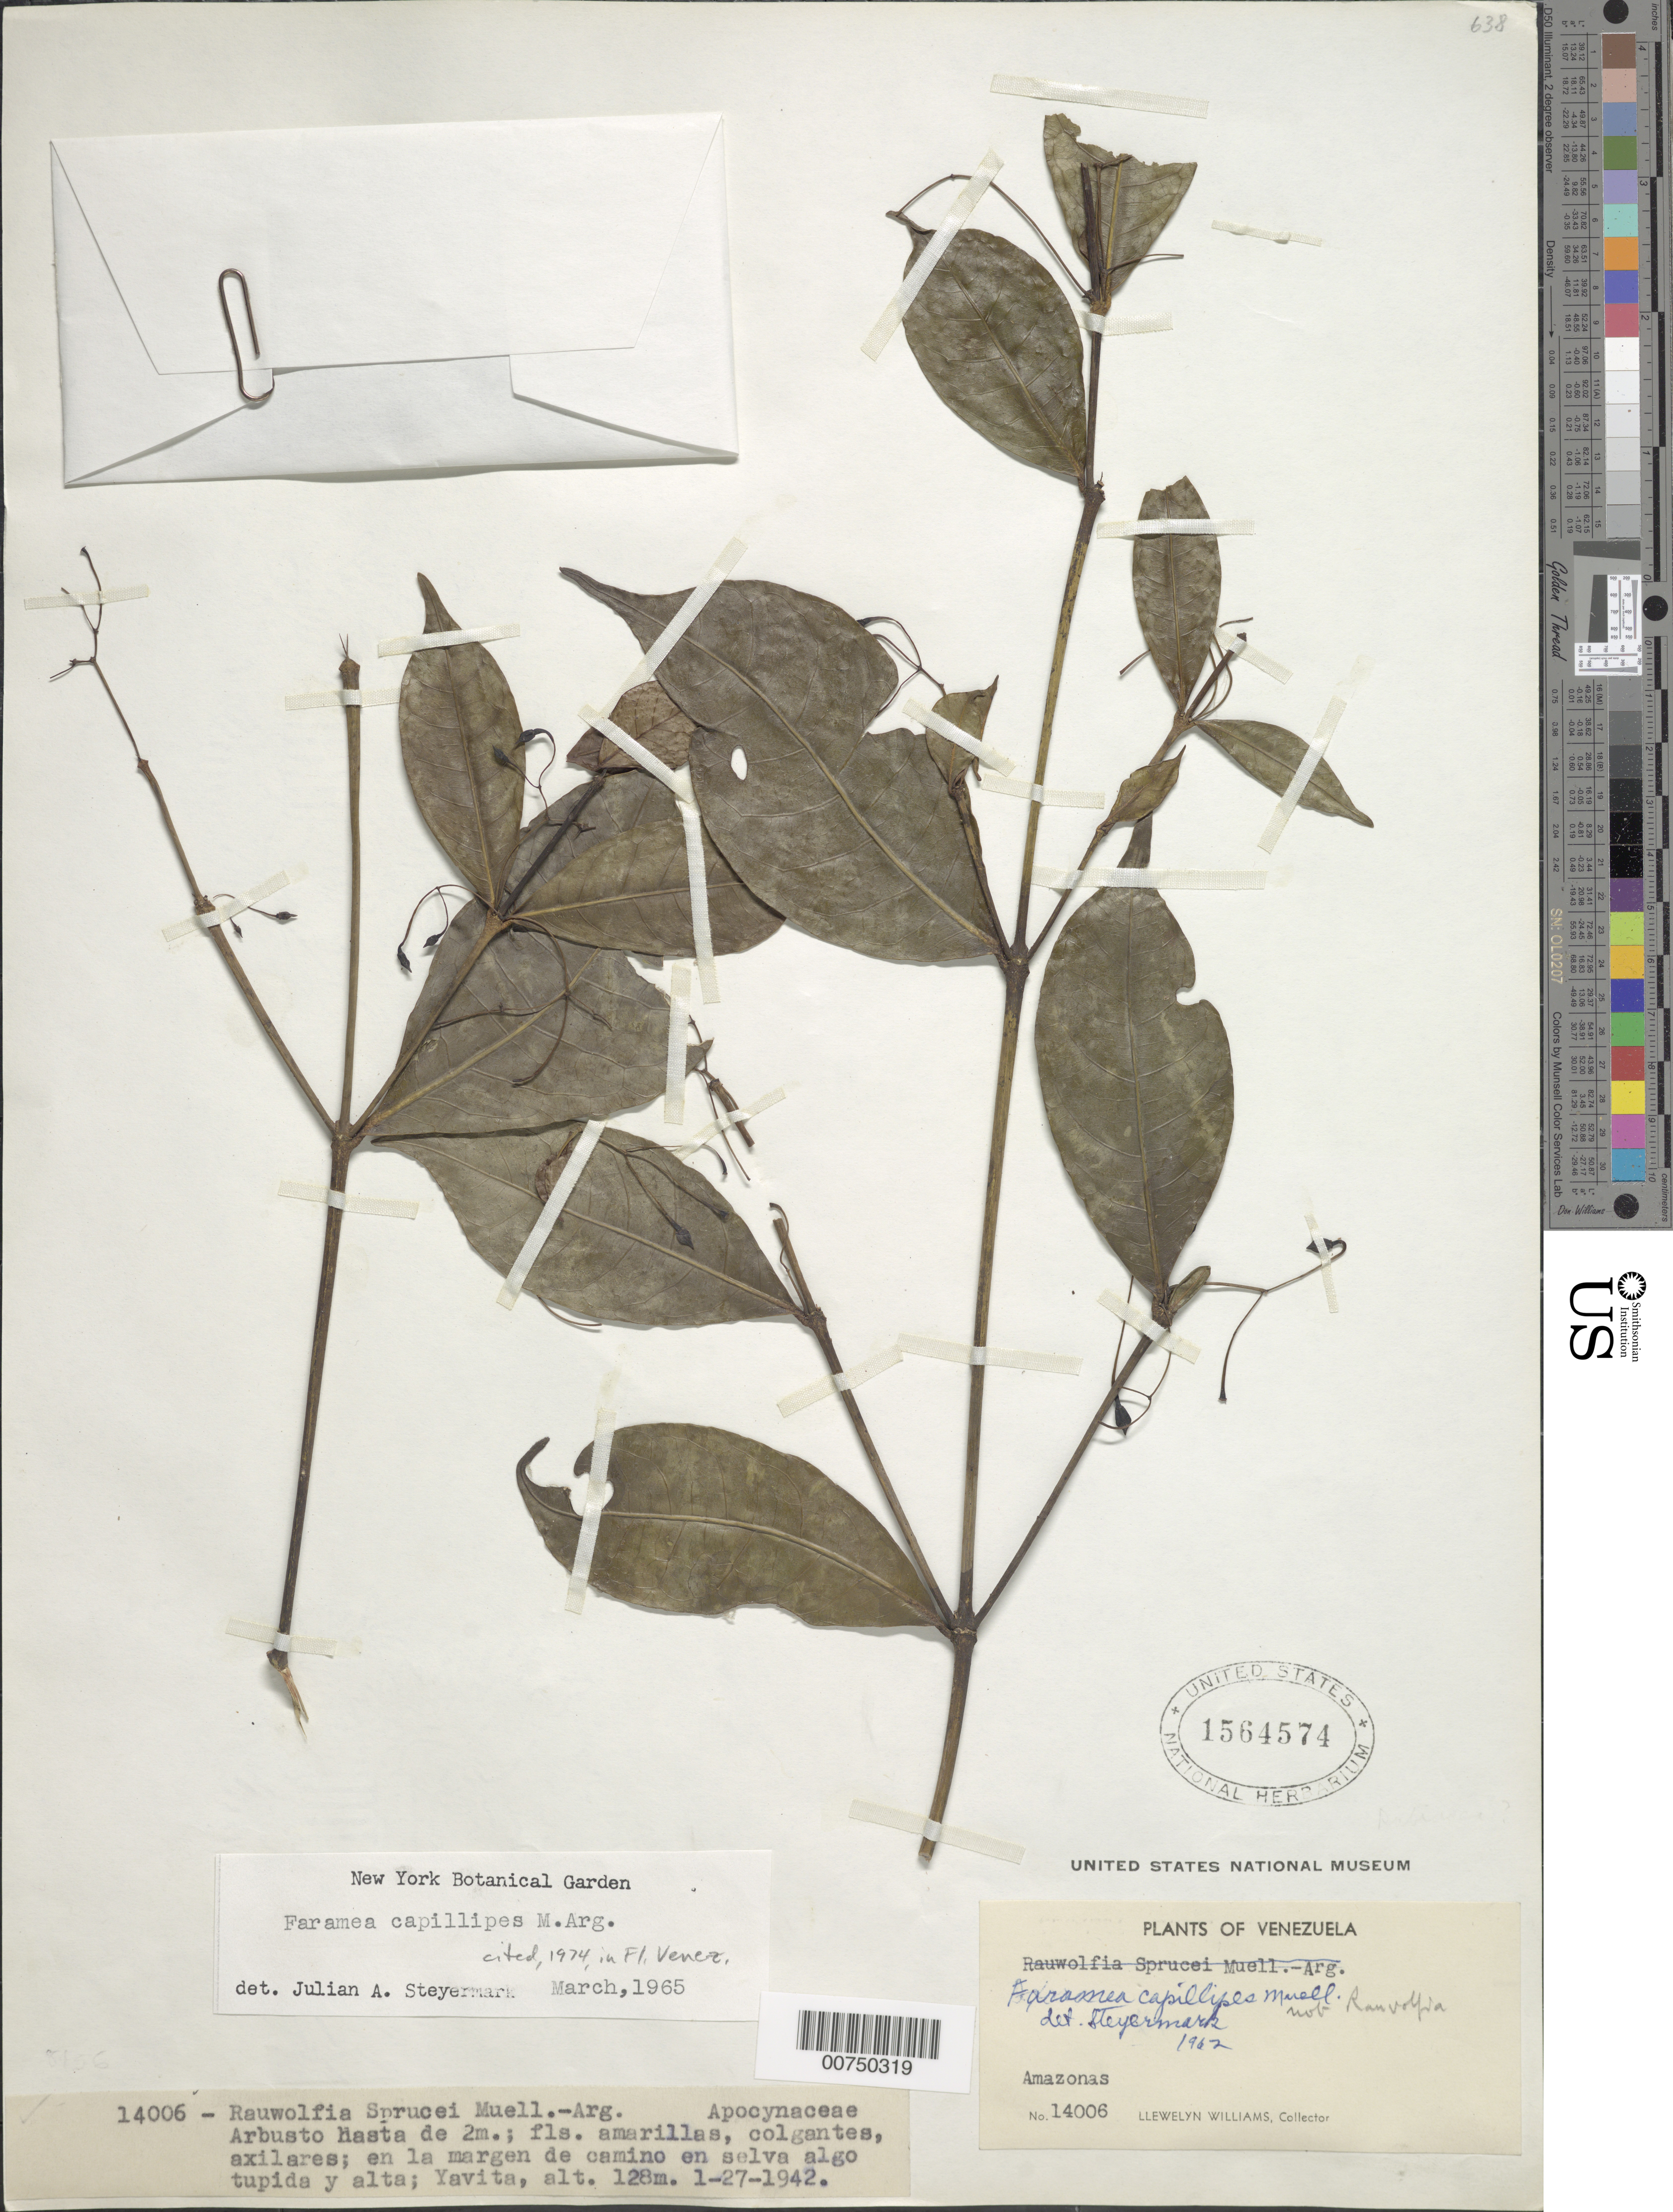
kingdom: Plantae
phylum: Tracheophyta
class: Magnoliopsida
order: Gentianales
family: Rubiaceae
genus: Faramea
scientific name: Faramea capillipes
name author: Müll. Arg.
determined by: Steyermark, Julian A., (VEN)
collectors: Ll. Williams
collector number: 14006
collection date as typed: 27-Jan-42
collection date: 1942-01-27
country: Venezuela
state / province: Amazonas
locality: Yavita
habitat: Margen de camino en selva algo tupida y alta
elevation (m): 128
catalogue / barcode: US 1564574